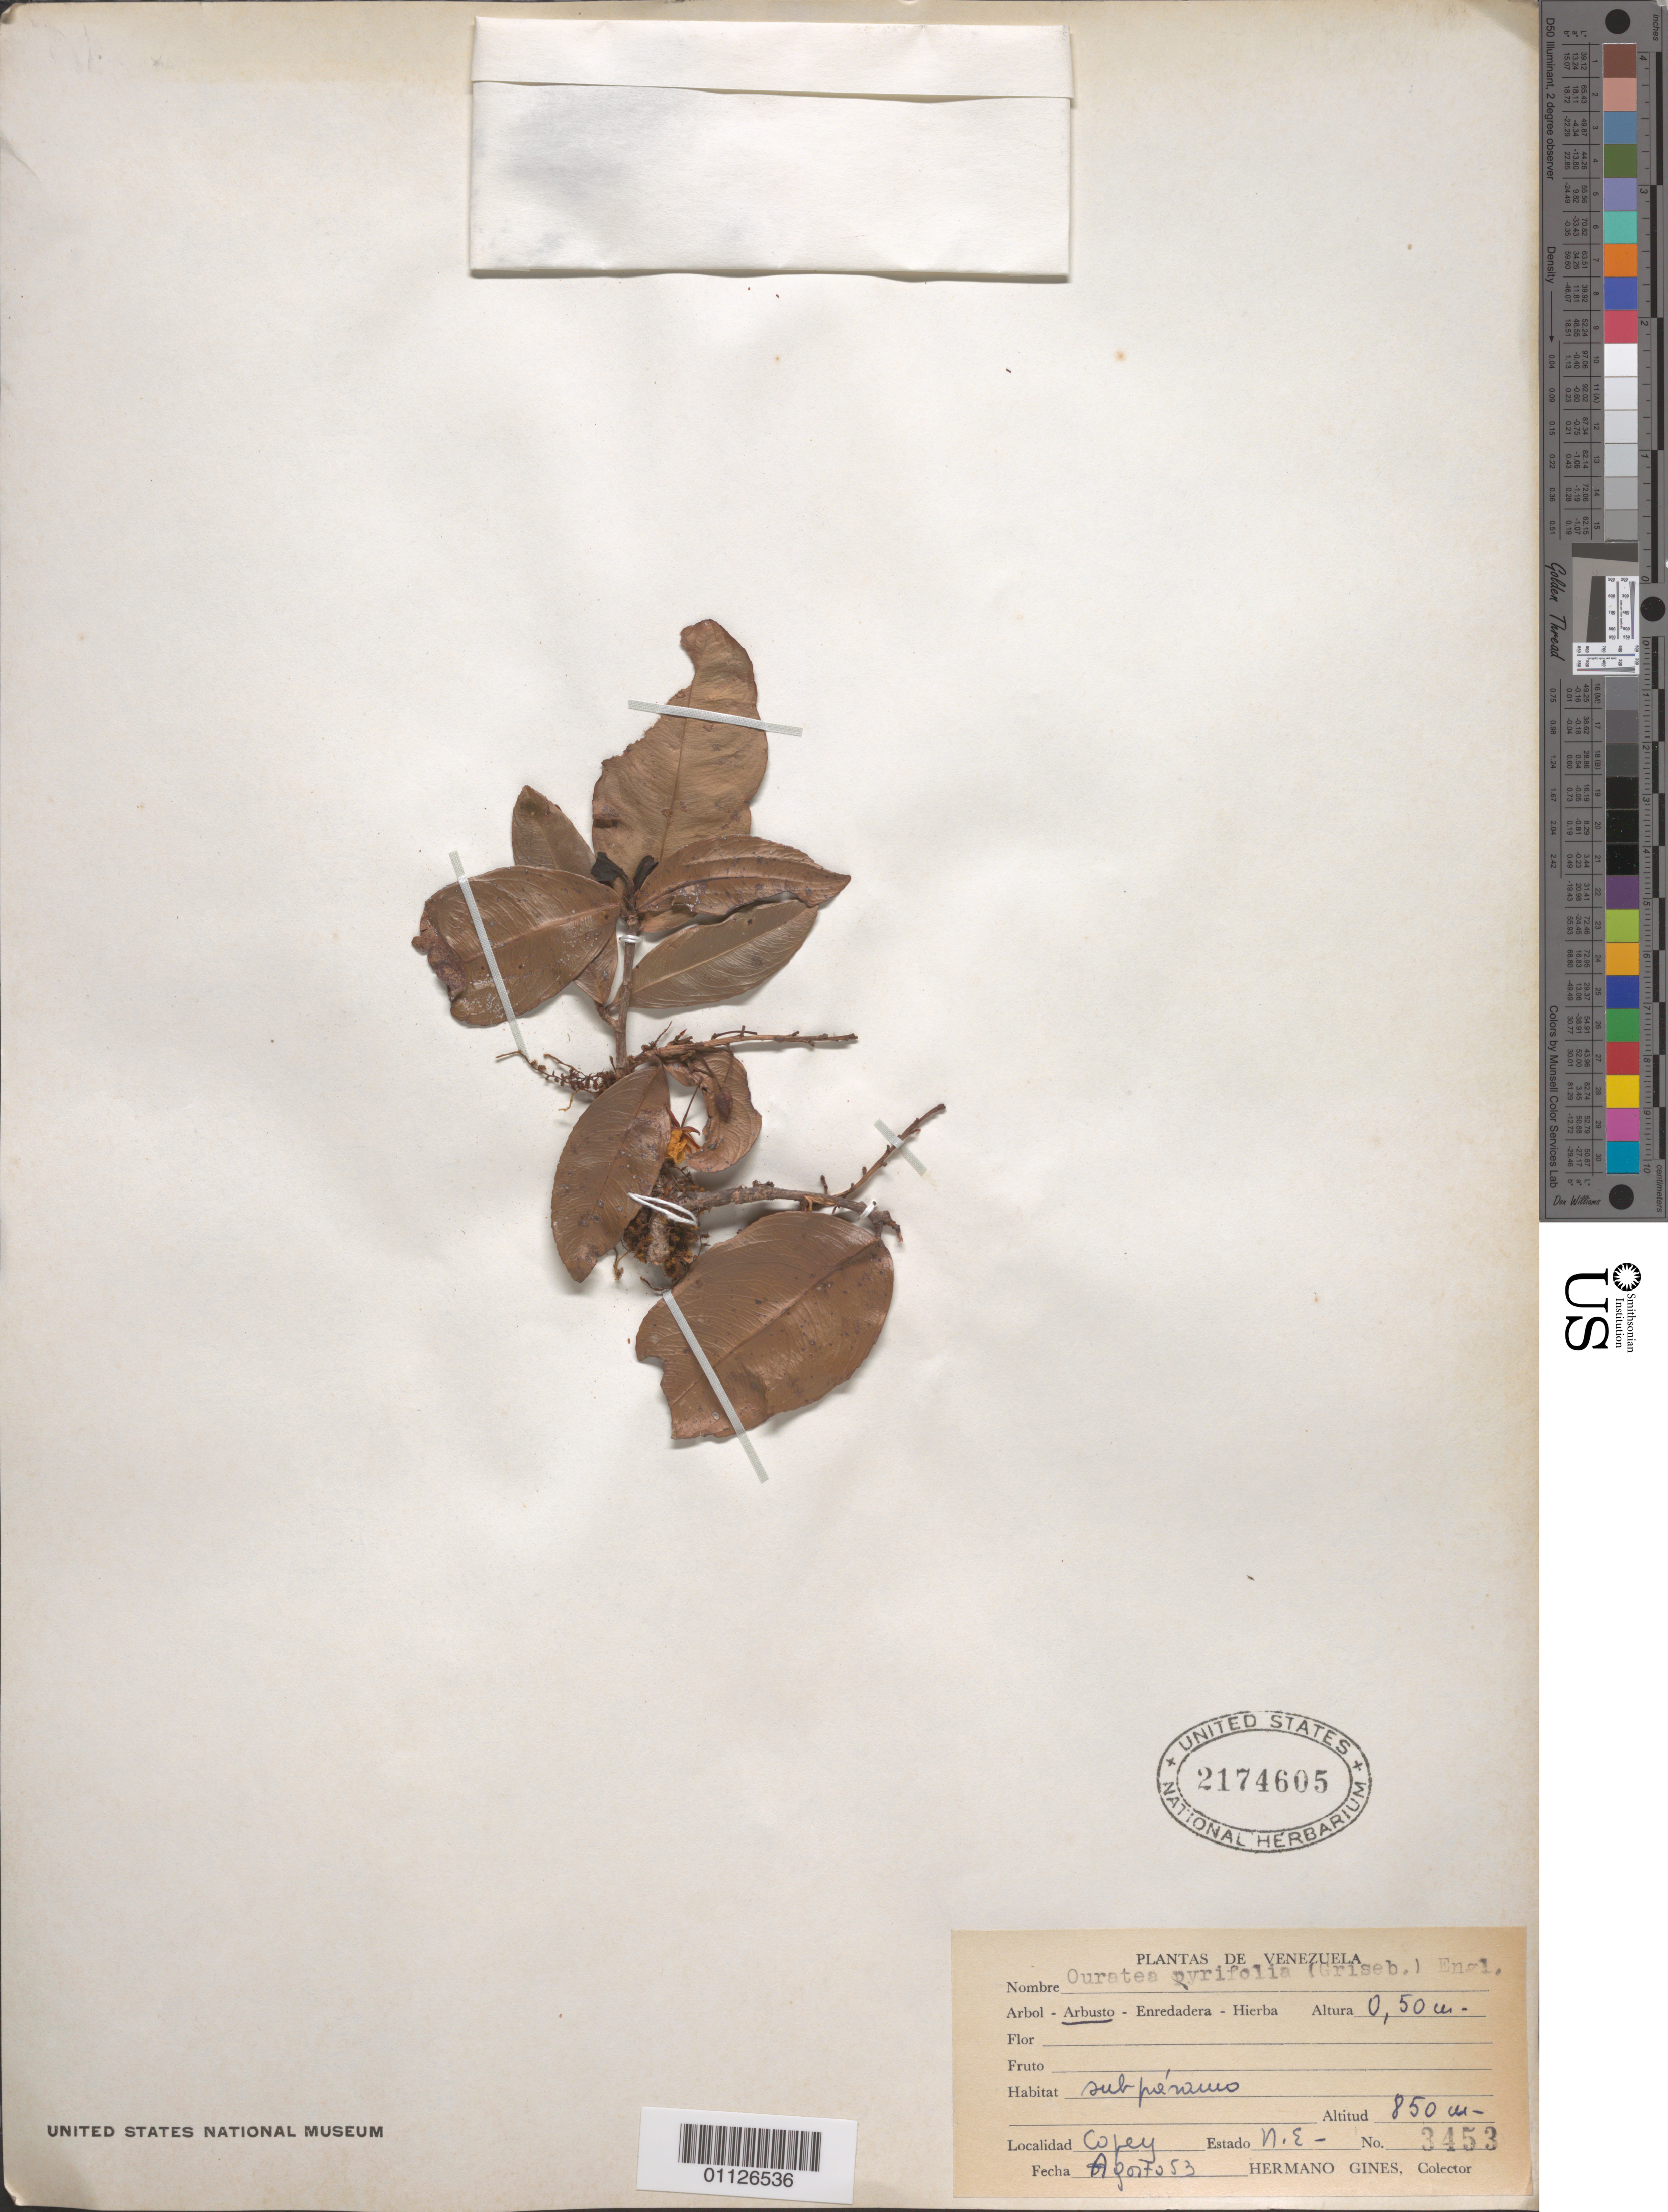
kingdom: Plantae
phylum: Tracheophyta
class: Magnoliopsida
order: Malpighiales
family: Ochnaceae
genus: Ouratea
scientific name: Ouratea guildingii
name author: (Planch.) Urb.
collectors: Bro. Gines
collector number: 3453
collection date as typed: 01 Aug 1953 to 31 Aug 1953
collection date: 1953-08-01/1953-08-31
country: Venezuela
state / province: Nueva Esparta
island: Margarita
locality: Copey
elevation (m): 850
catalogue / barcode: US 2174605